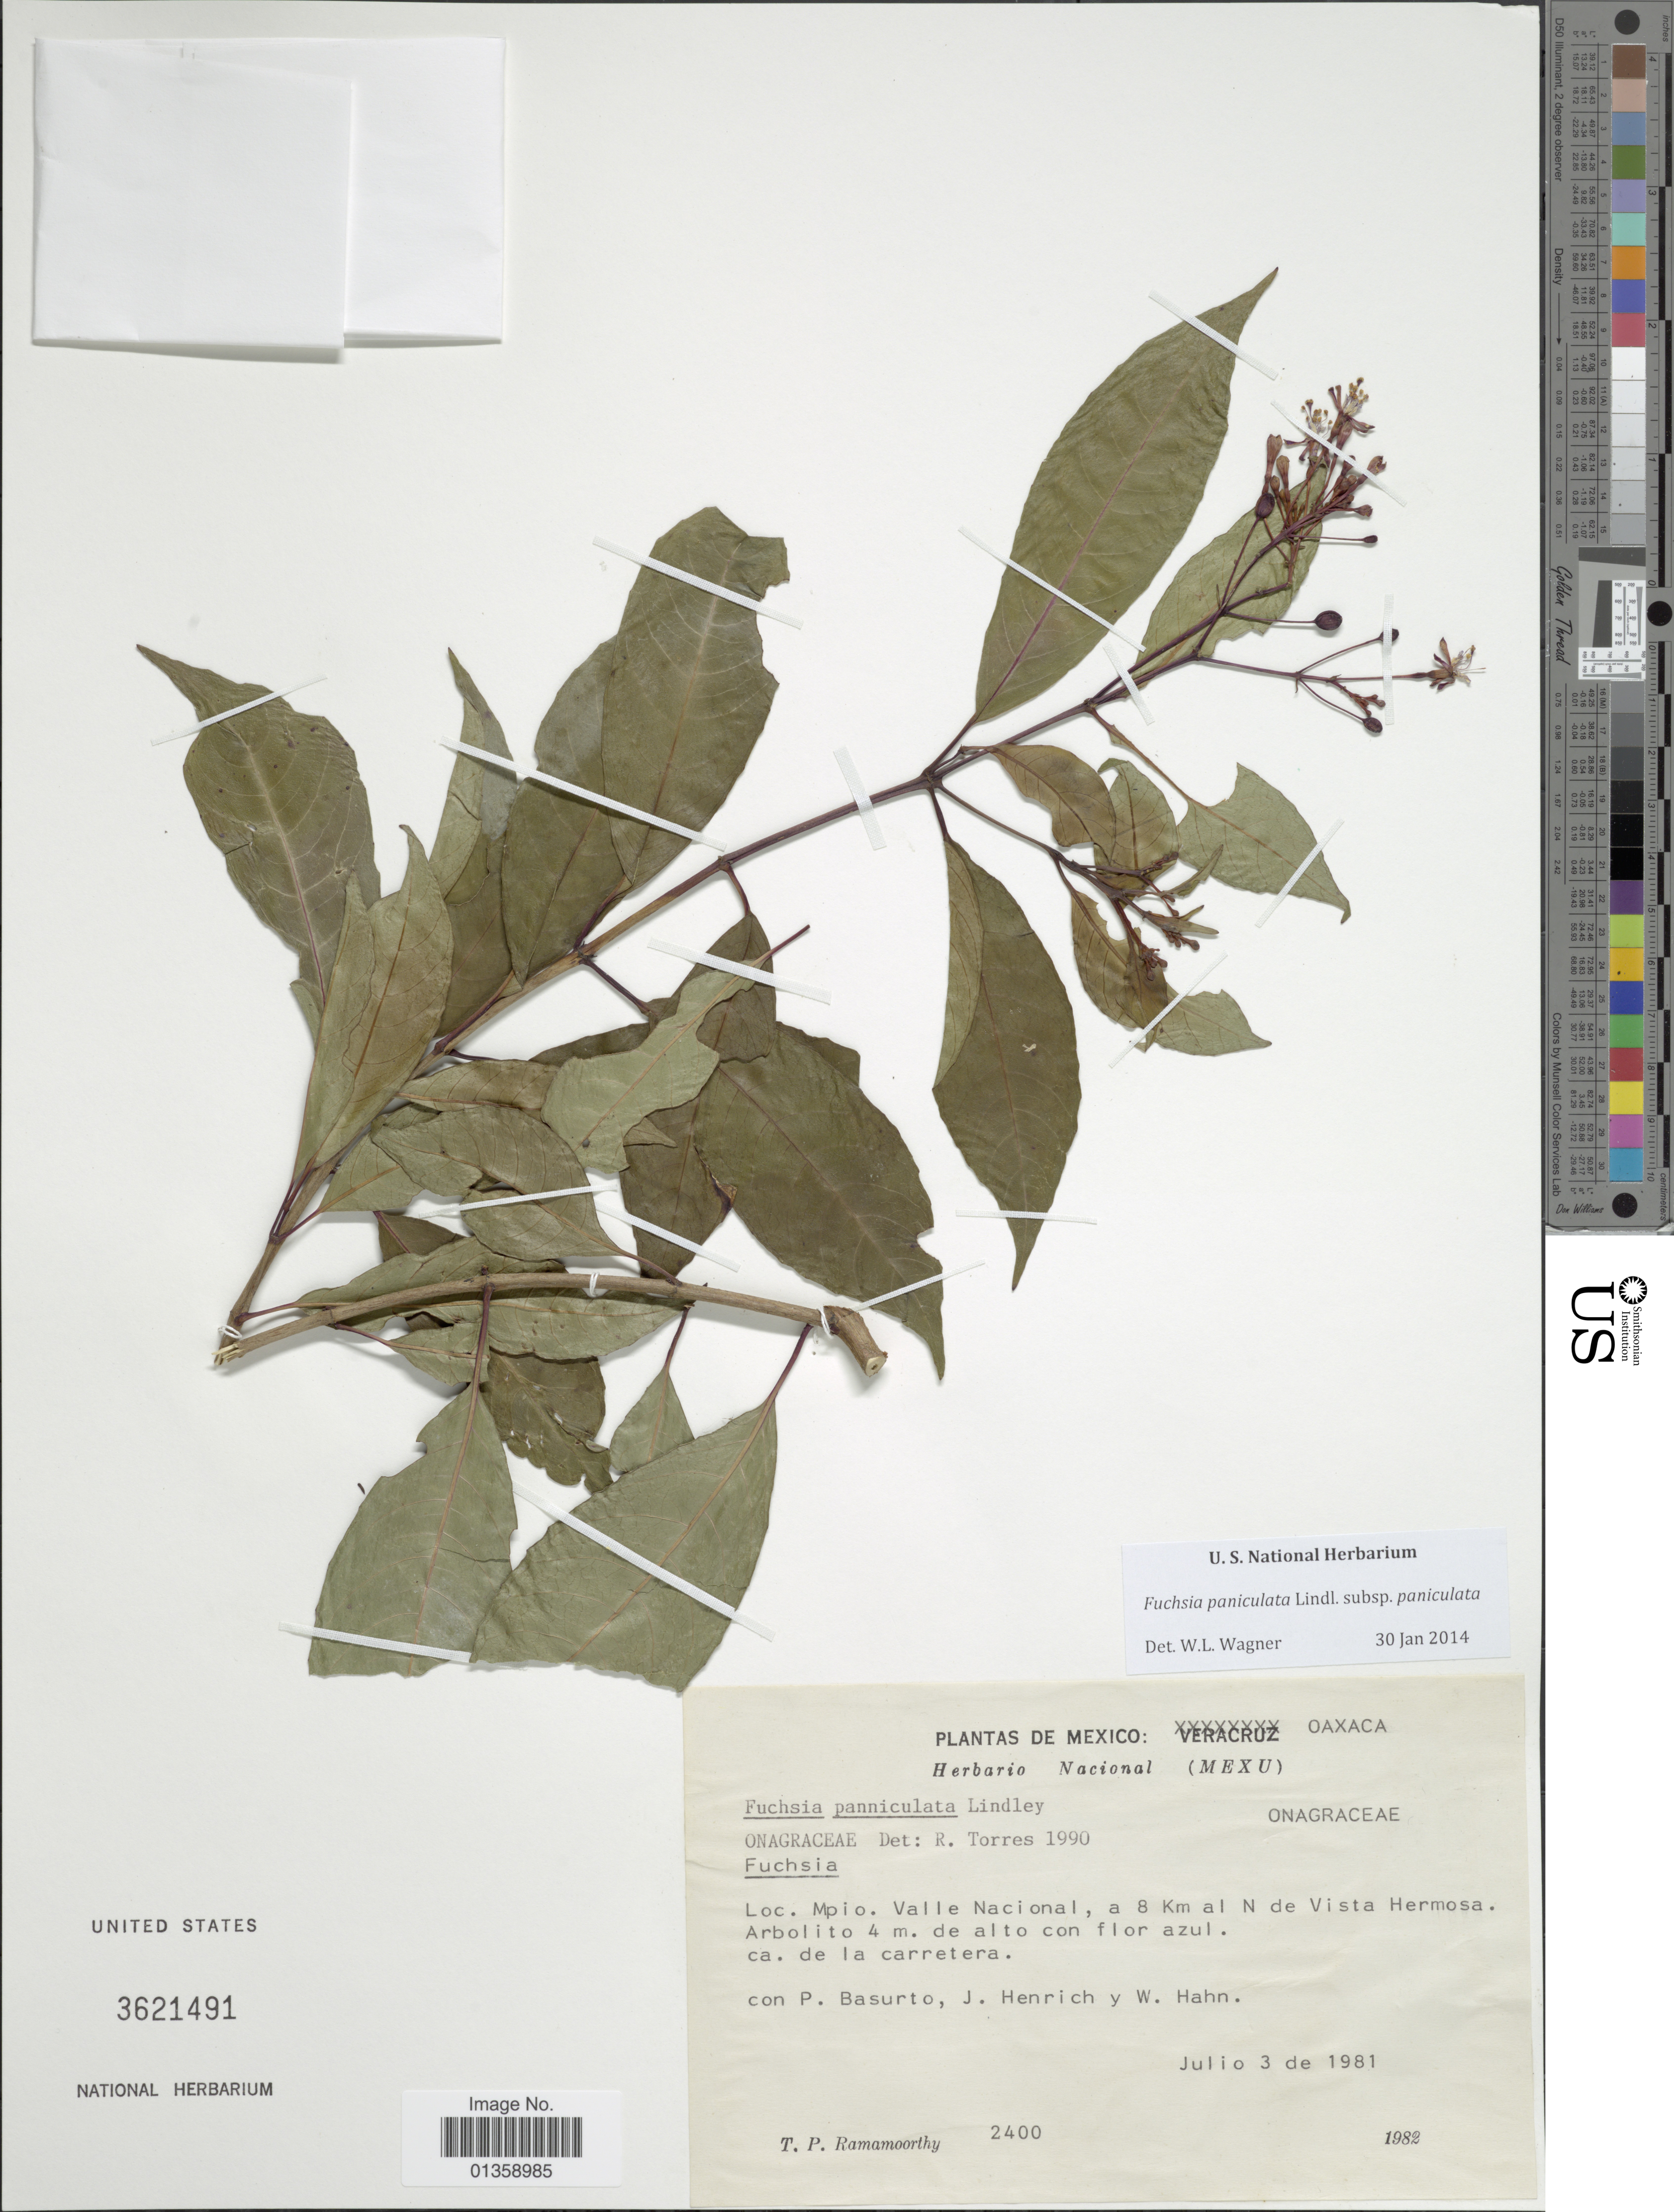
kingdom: Plantae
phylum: Tracheophyta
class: Magnoliopsida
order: Myrtales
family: Onagraceae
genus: Fuchsia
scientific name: Fuchsia paniculata subsp. paniculata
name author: Lindl.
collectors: T. P. Ramamoorthy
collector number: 2400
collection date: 1981-07-03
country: Mexico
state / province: Oaxaca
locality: Mpio. Valle Nacional, a 8 Km al N de Vista Hermosa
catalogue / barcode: US 3621491